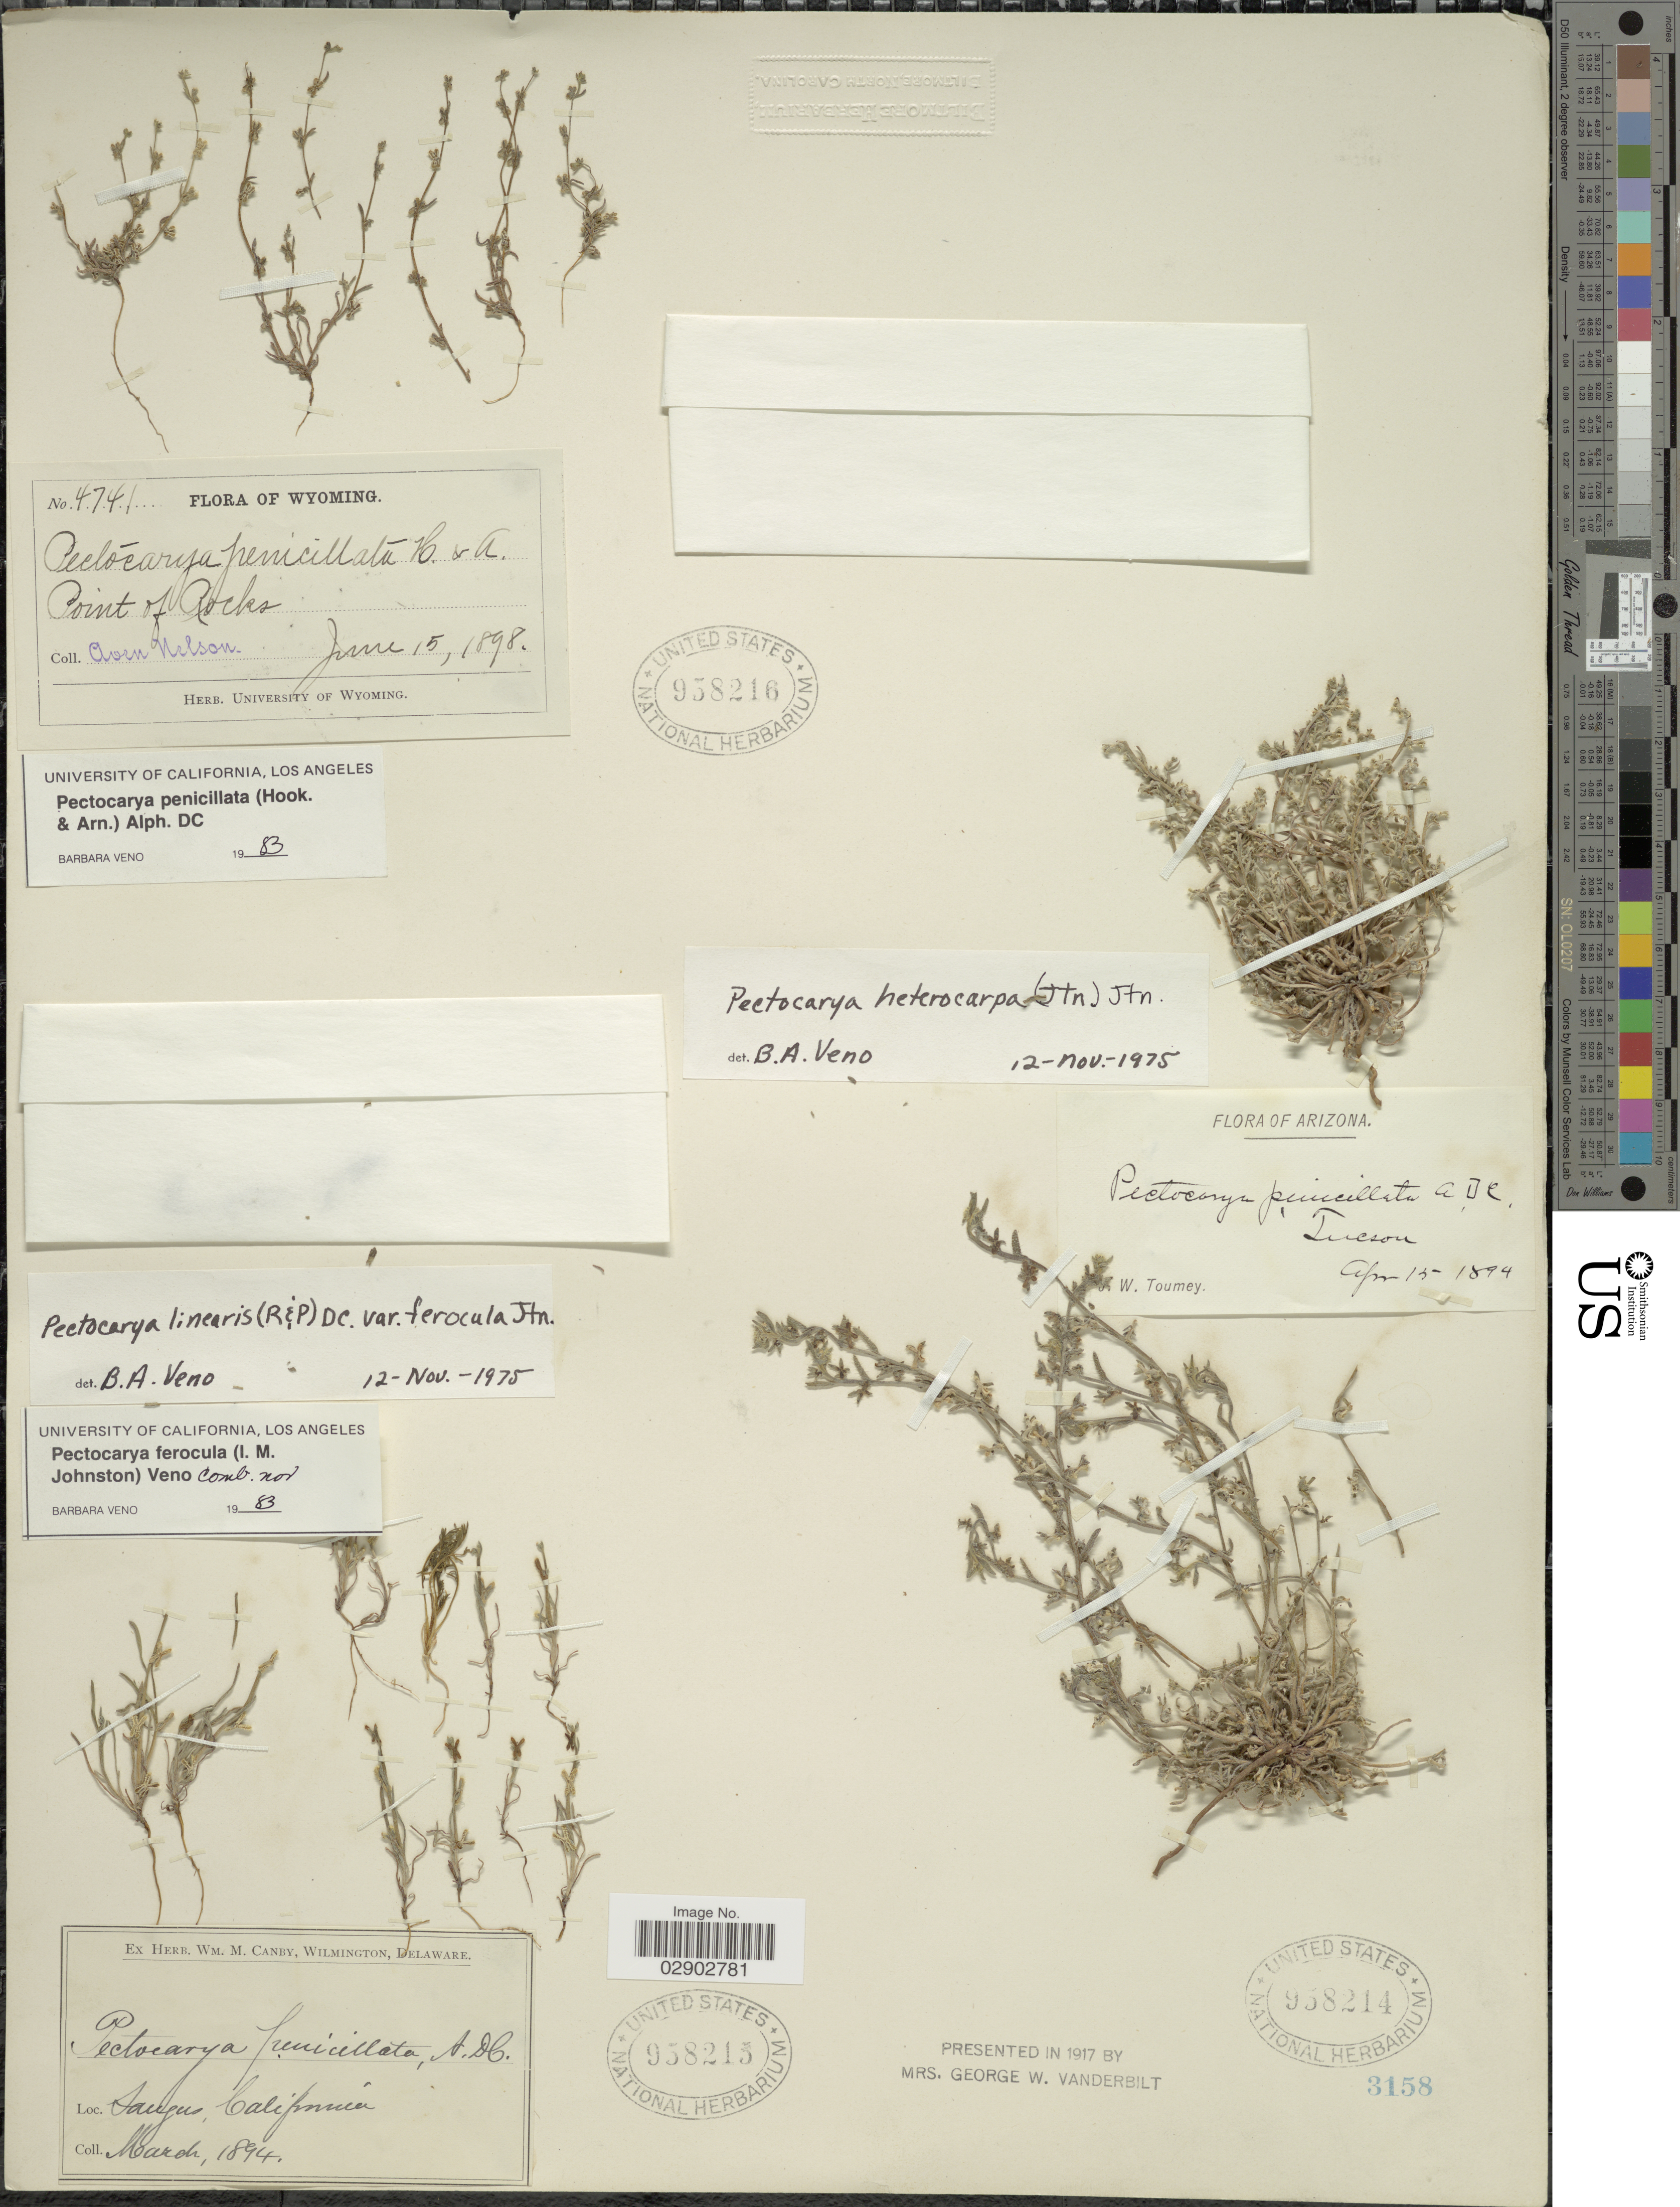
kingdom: Plantae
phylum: Tracheophyta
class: Magnoliopsida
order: Boraginales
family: Boraginaceae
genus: Pectocarya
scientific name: Pectocarya penicillata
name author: Hook. & Arn.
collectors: A. Nelson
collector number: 4741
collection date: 1898-06-15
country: United States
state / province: Wyoming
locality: Point of Rocks.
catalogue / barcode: US 958216